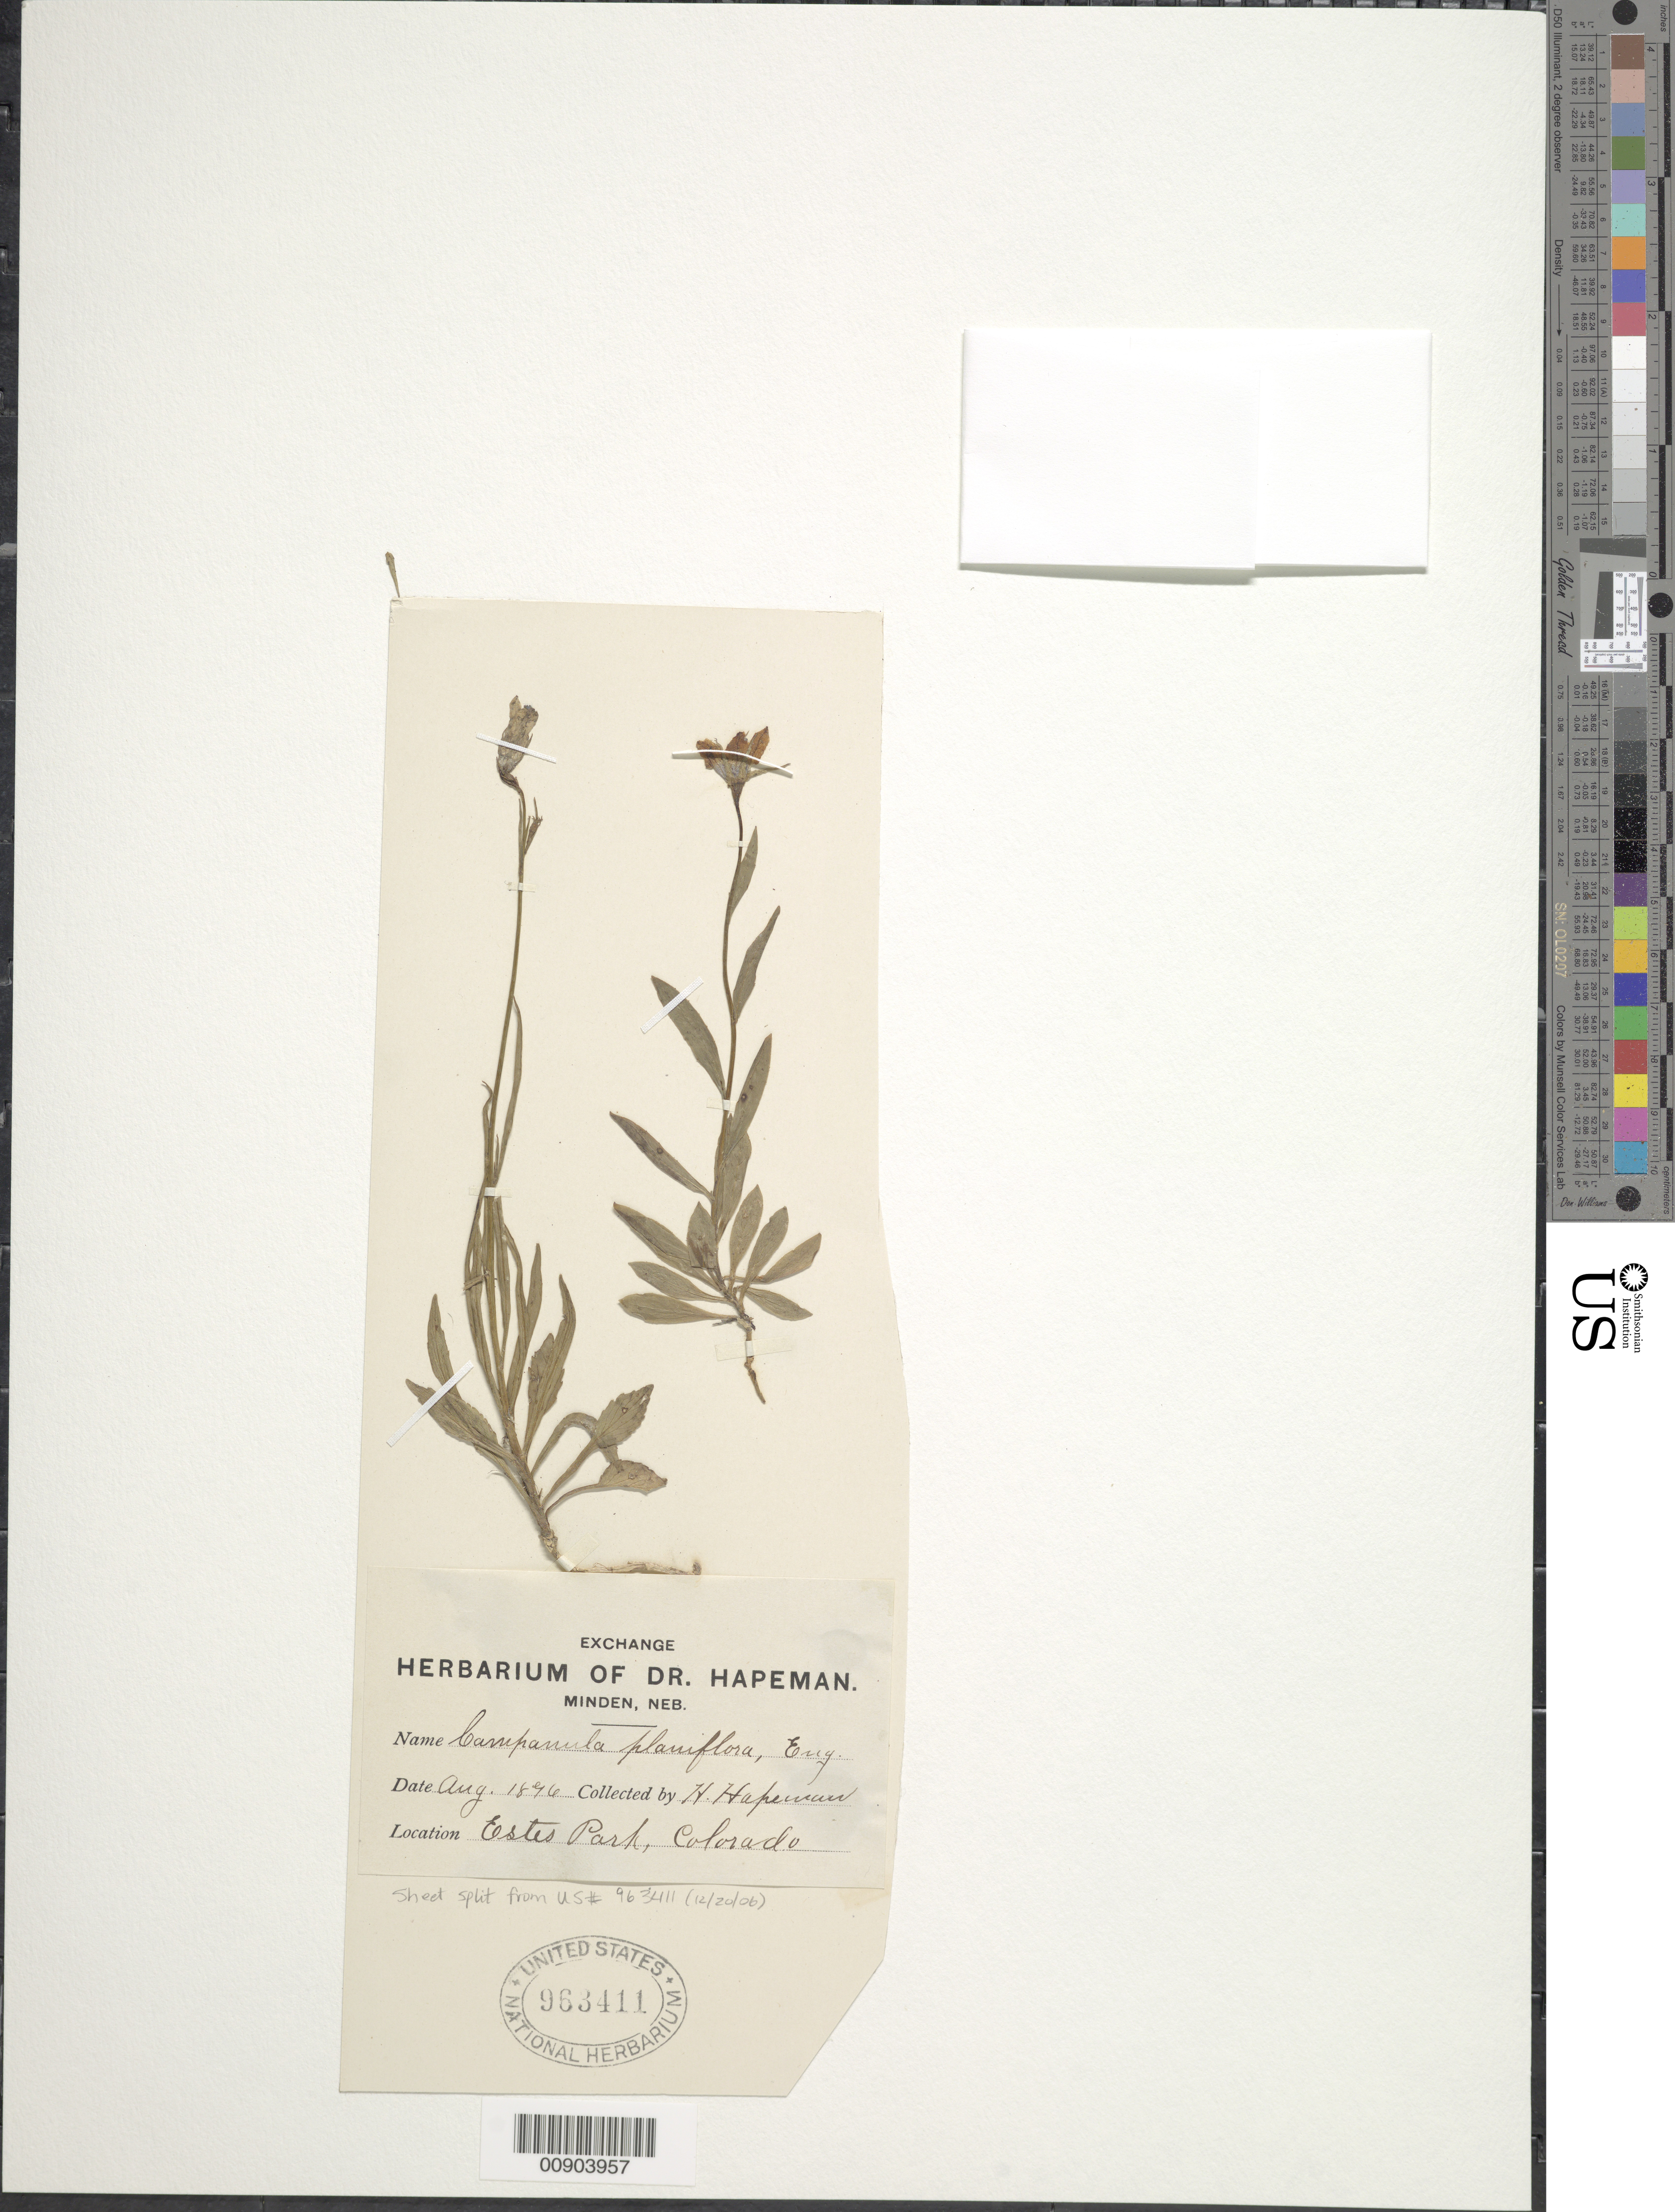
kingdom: Plantae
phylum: Tracheophyta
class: Magnoliopsida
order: Asterales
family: Campanulaceae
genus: Campanula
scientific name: Campanula parryi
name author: A. Gray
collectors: H. Hapeman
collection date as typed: Aug. 1896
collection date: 1896-08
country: United States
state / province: Colorado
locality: Estes Park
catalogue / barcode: US 963411